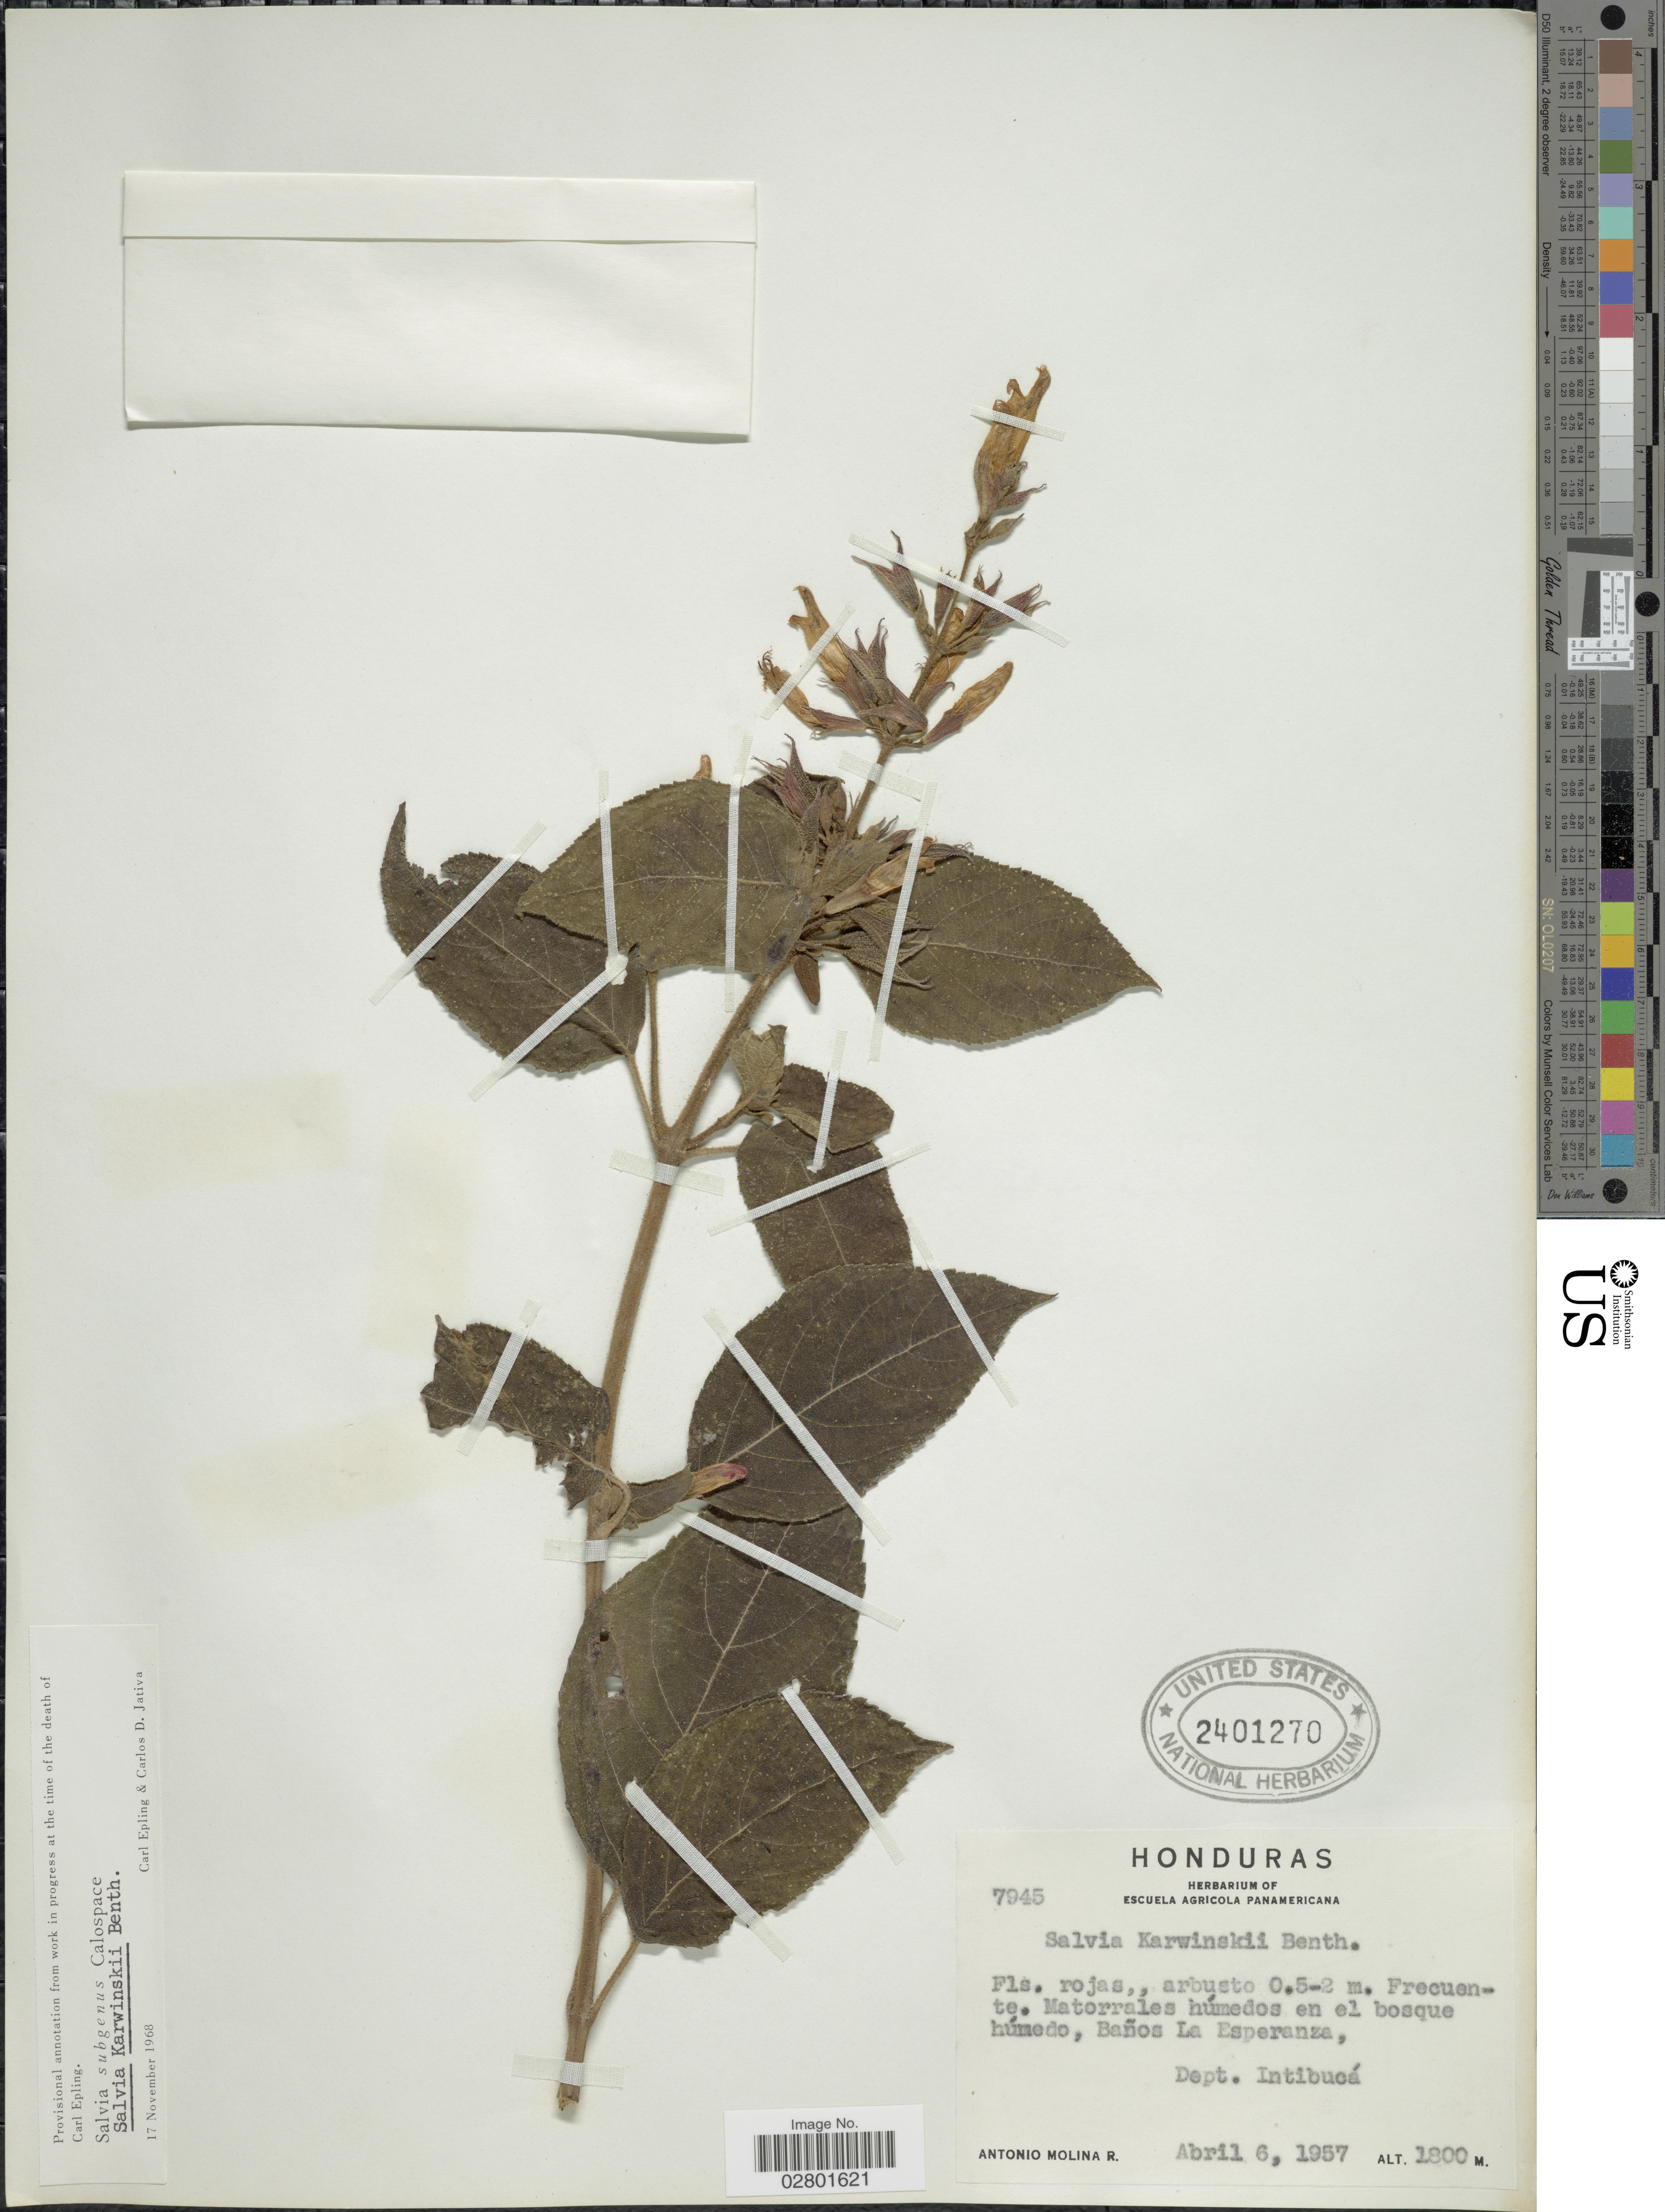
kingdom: Plantae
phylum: Tracheophyta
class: Magnoliopsida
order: Lamiales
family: Lamiaceae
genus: Salvia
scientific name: Salvia karwinskii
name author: Benth.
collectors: A. Molina R.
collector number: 7945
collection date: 1957-04-06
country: Honduras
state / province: Intibuca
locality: Matorrales húmedos en el bosque húmedo, Baños La Esperanza, Dept. Intibucá.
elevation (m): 1800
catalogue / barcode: US 2401270